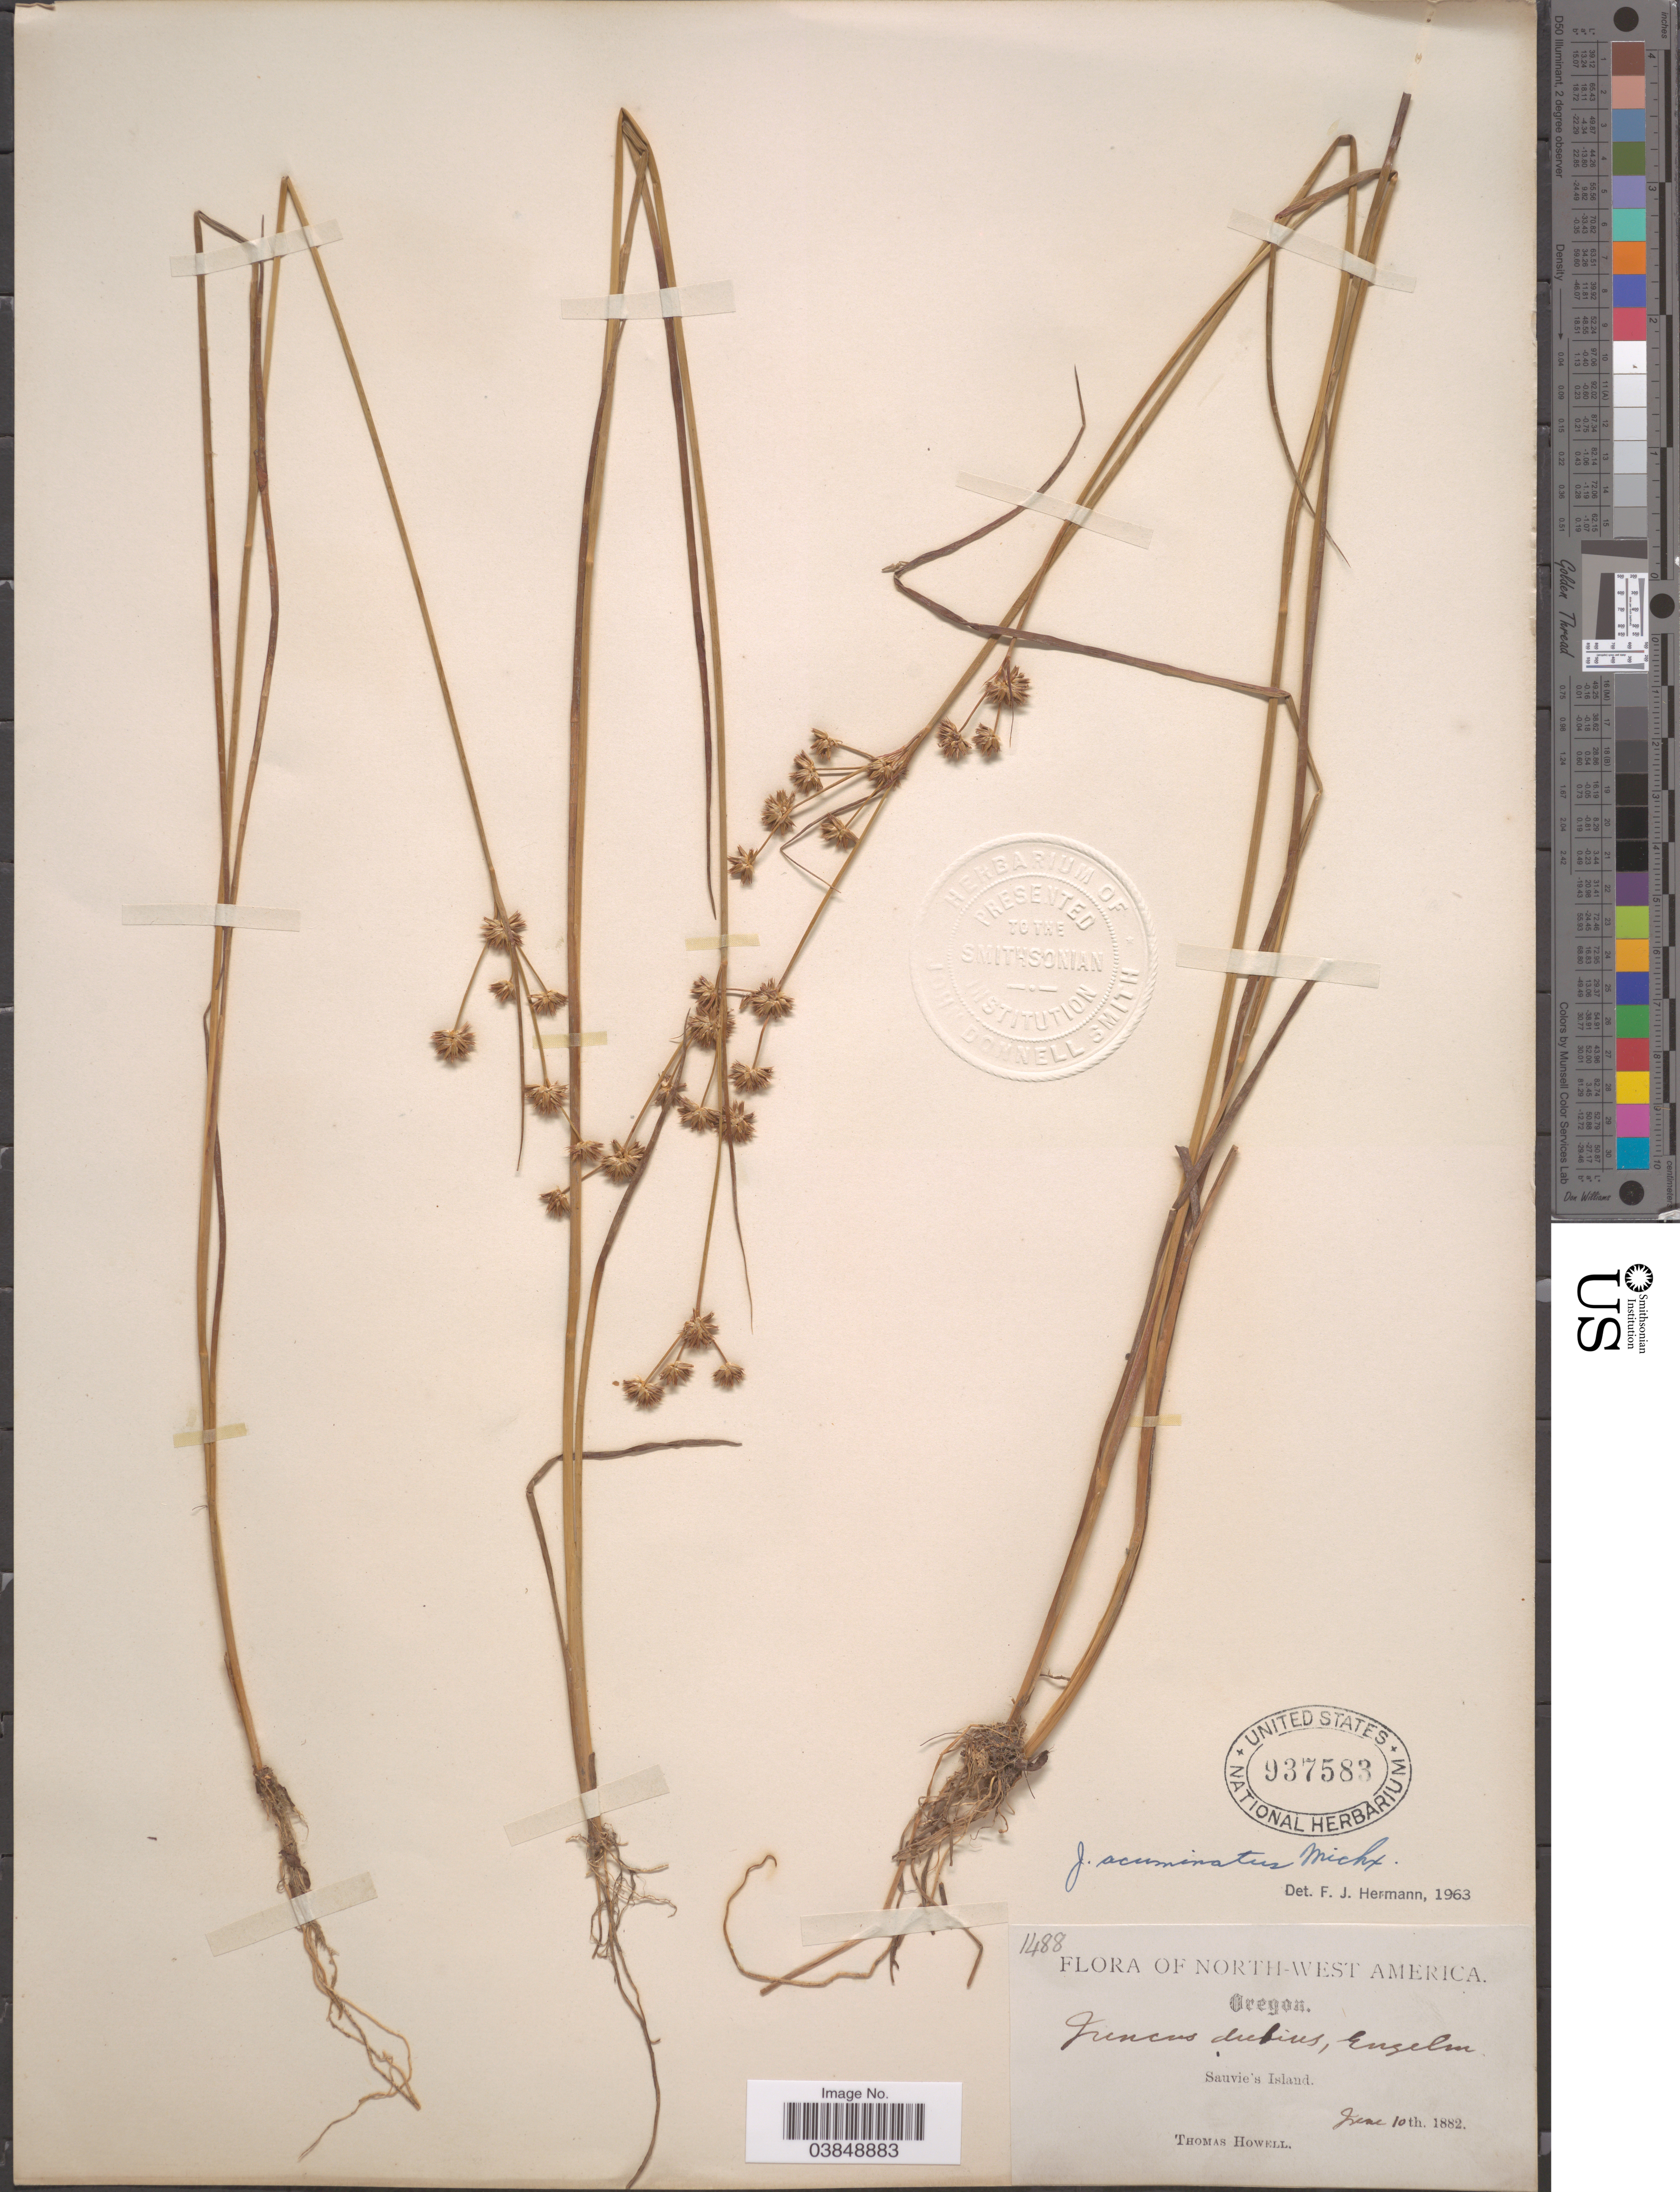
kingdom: Plantae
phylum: Tracheophyta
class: Liliopsida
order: Poales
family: Juncaceae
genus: Juncus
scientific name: Juncus acuminatus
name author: Michx.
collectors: T. Howell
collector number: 1488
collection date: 1882-06-10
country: United States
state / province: Oregon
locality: North-West America. Sauvie's Island.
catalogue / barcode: US 937583